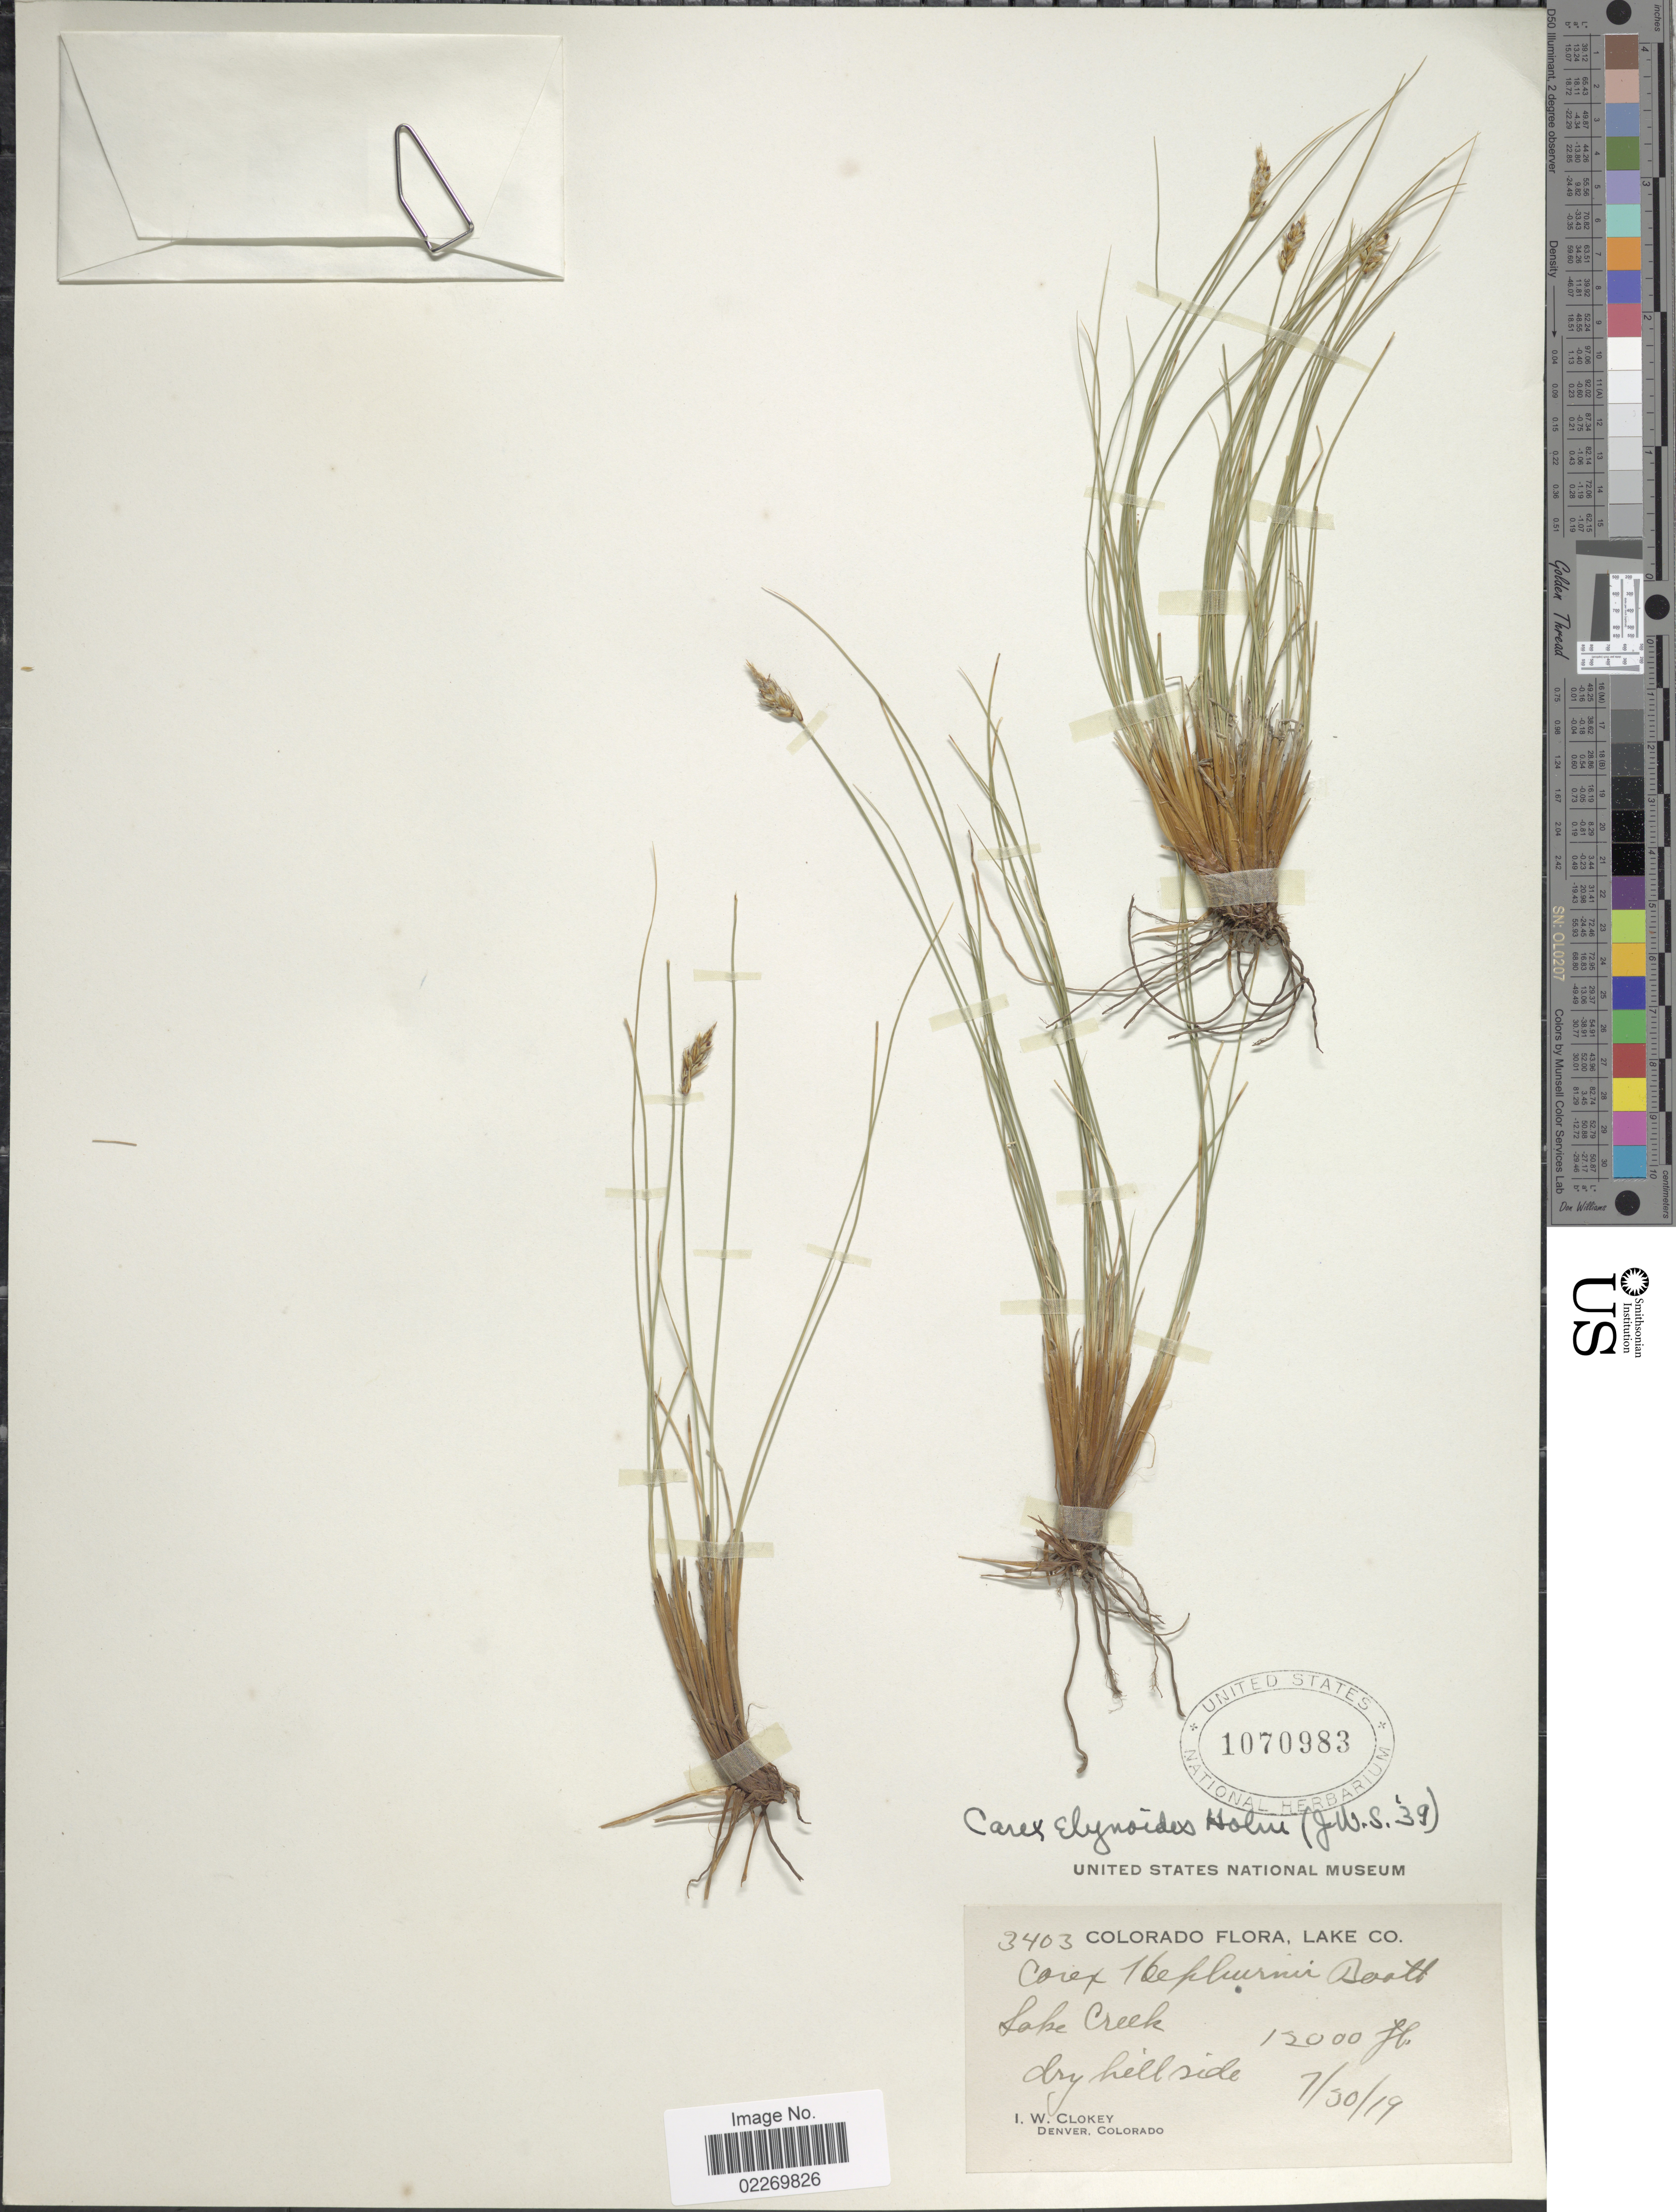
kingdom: Plantae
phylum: Tracheophyta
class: Liliopsida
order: Poales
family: Cyperaceae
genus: Carex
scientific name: Carex elynoides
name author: Holm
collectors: I. W. Clokey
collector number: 3403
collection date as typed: Transcribed d/m/y: 30/7/19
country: United States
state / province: Colorado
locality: Lake Co. Lake Creek, dry hillside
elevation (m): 3658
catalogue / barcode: US 1070983